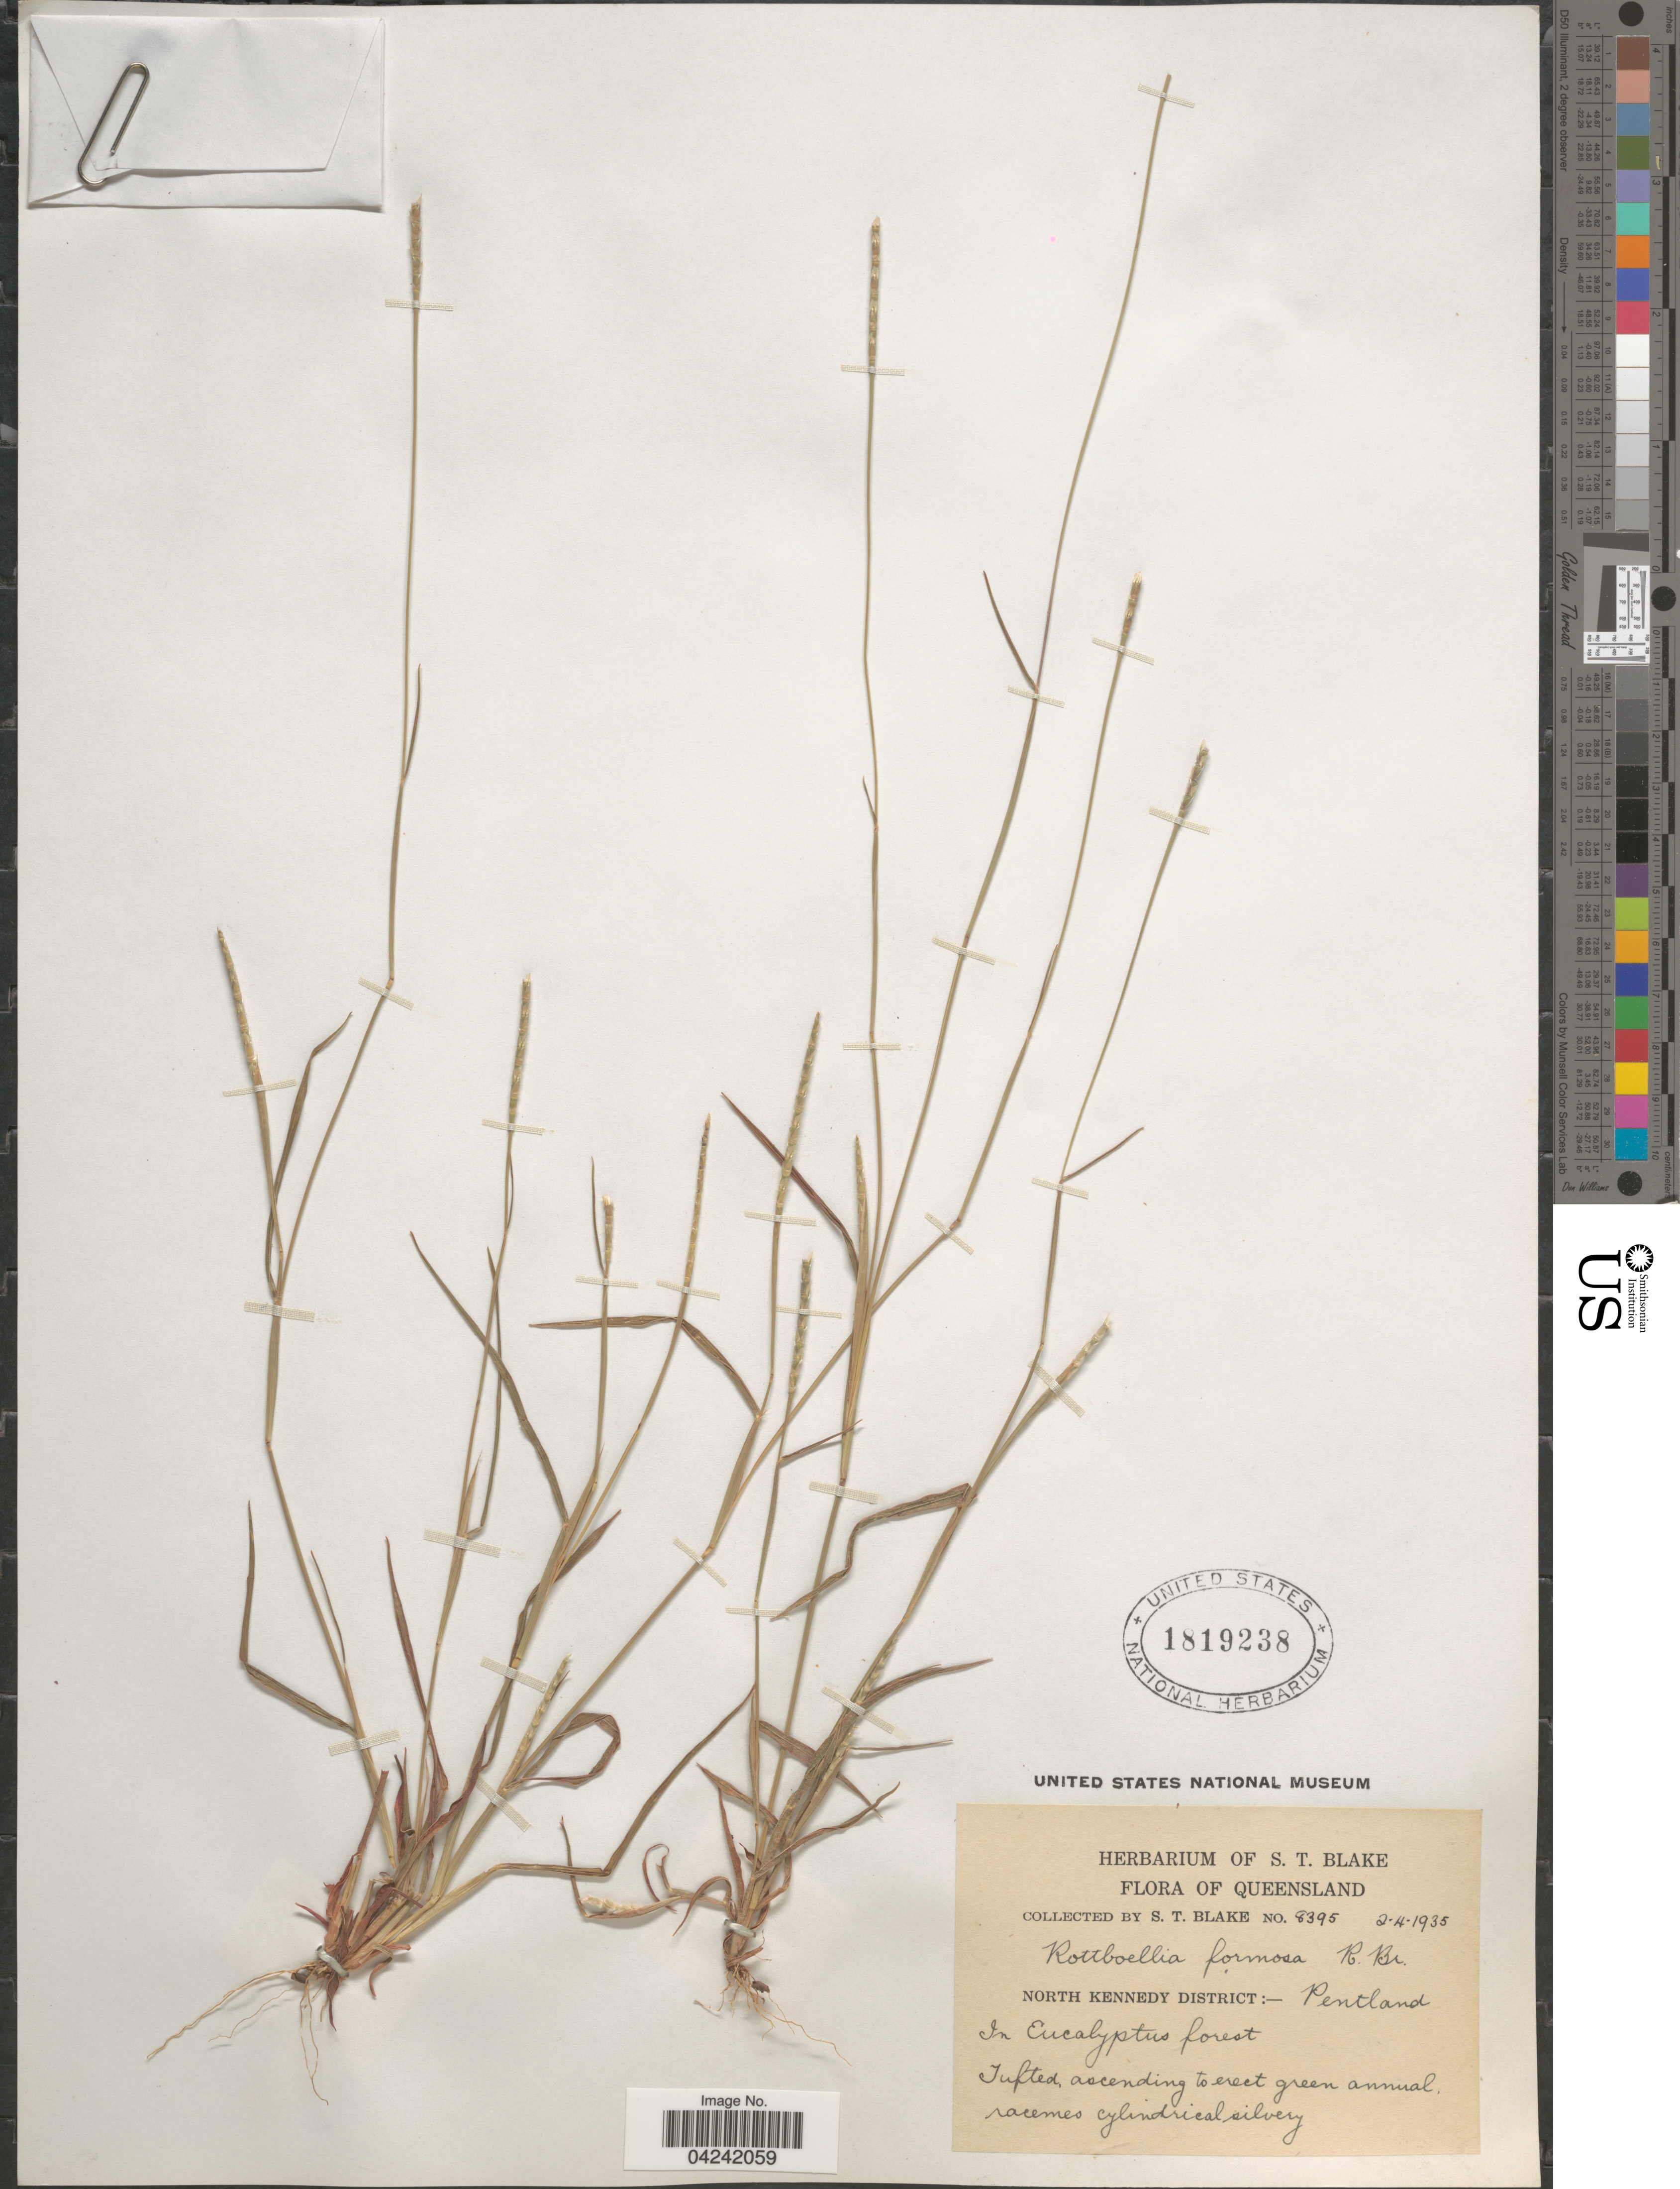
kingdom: Plantae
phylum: Tracheophyta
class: Liliopsida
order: Poales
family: Poaceae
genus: Mnesithea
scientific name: Mnesithea formosa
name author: (R. Br.) de Koning & Sosef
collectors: S. T. Blake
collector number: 8395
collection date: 1935-04-02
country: Australia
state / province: Queensland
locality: North Kennedy District: - Pentland.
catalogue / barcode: US 1819238